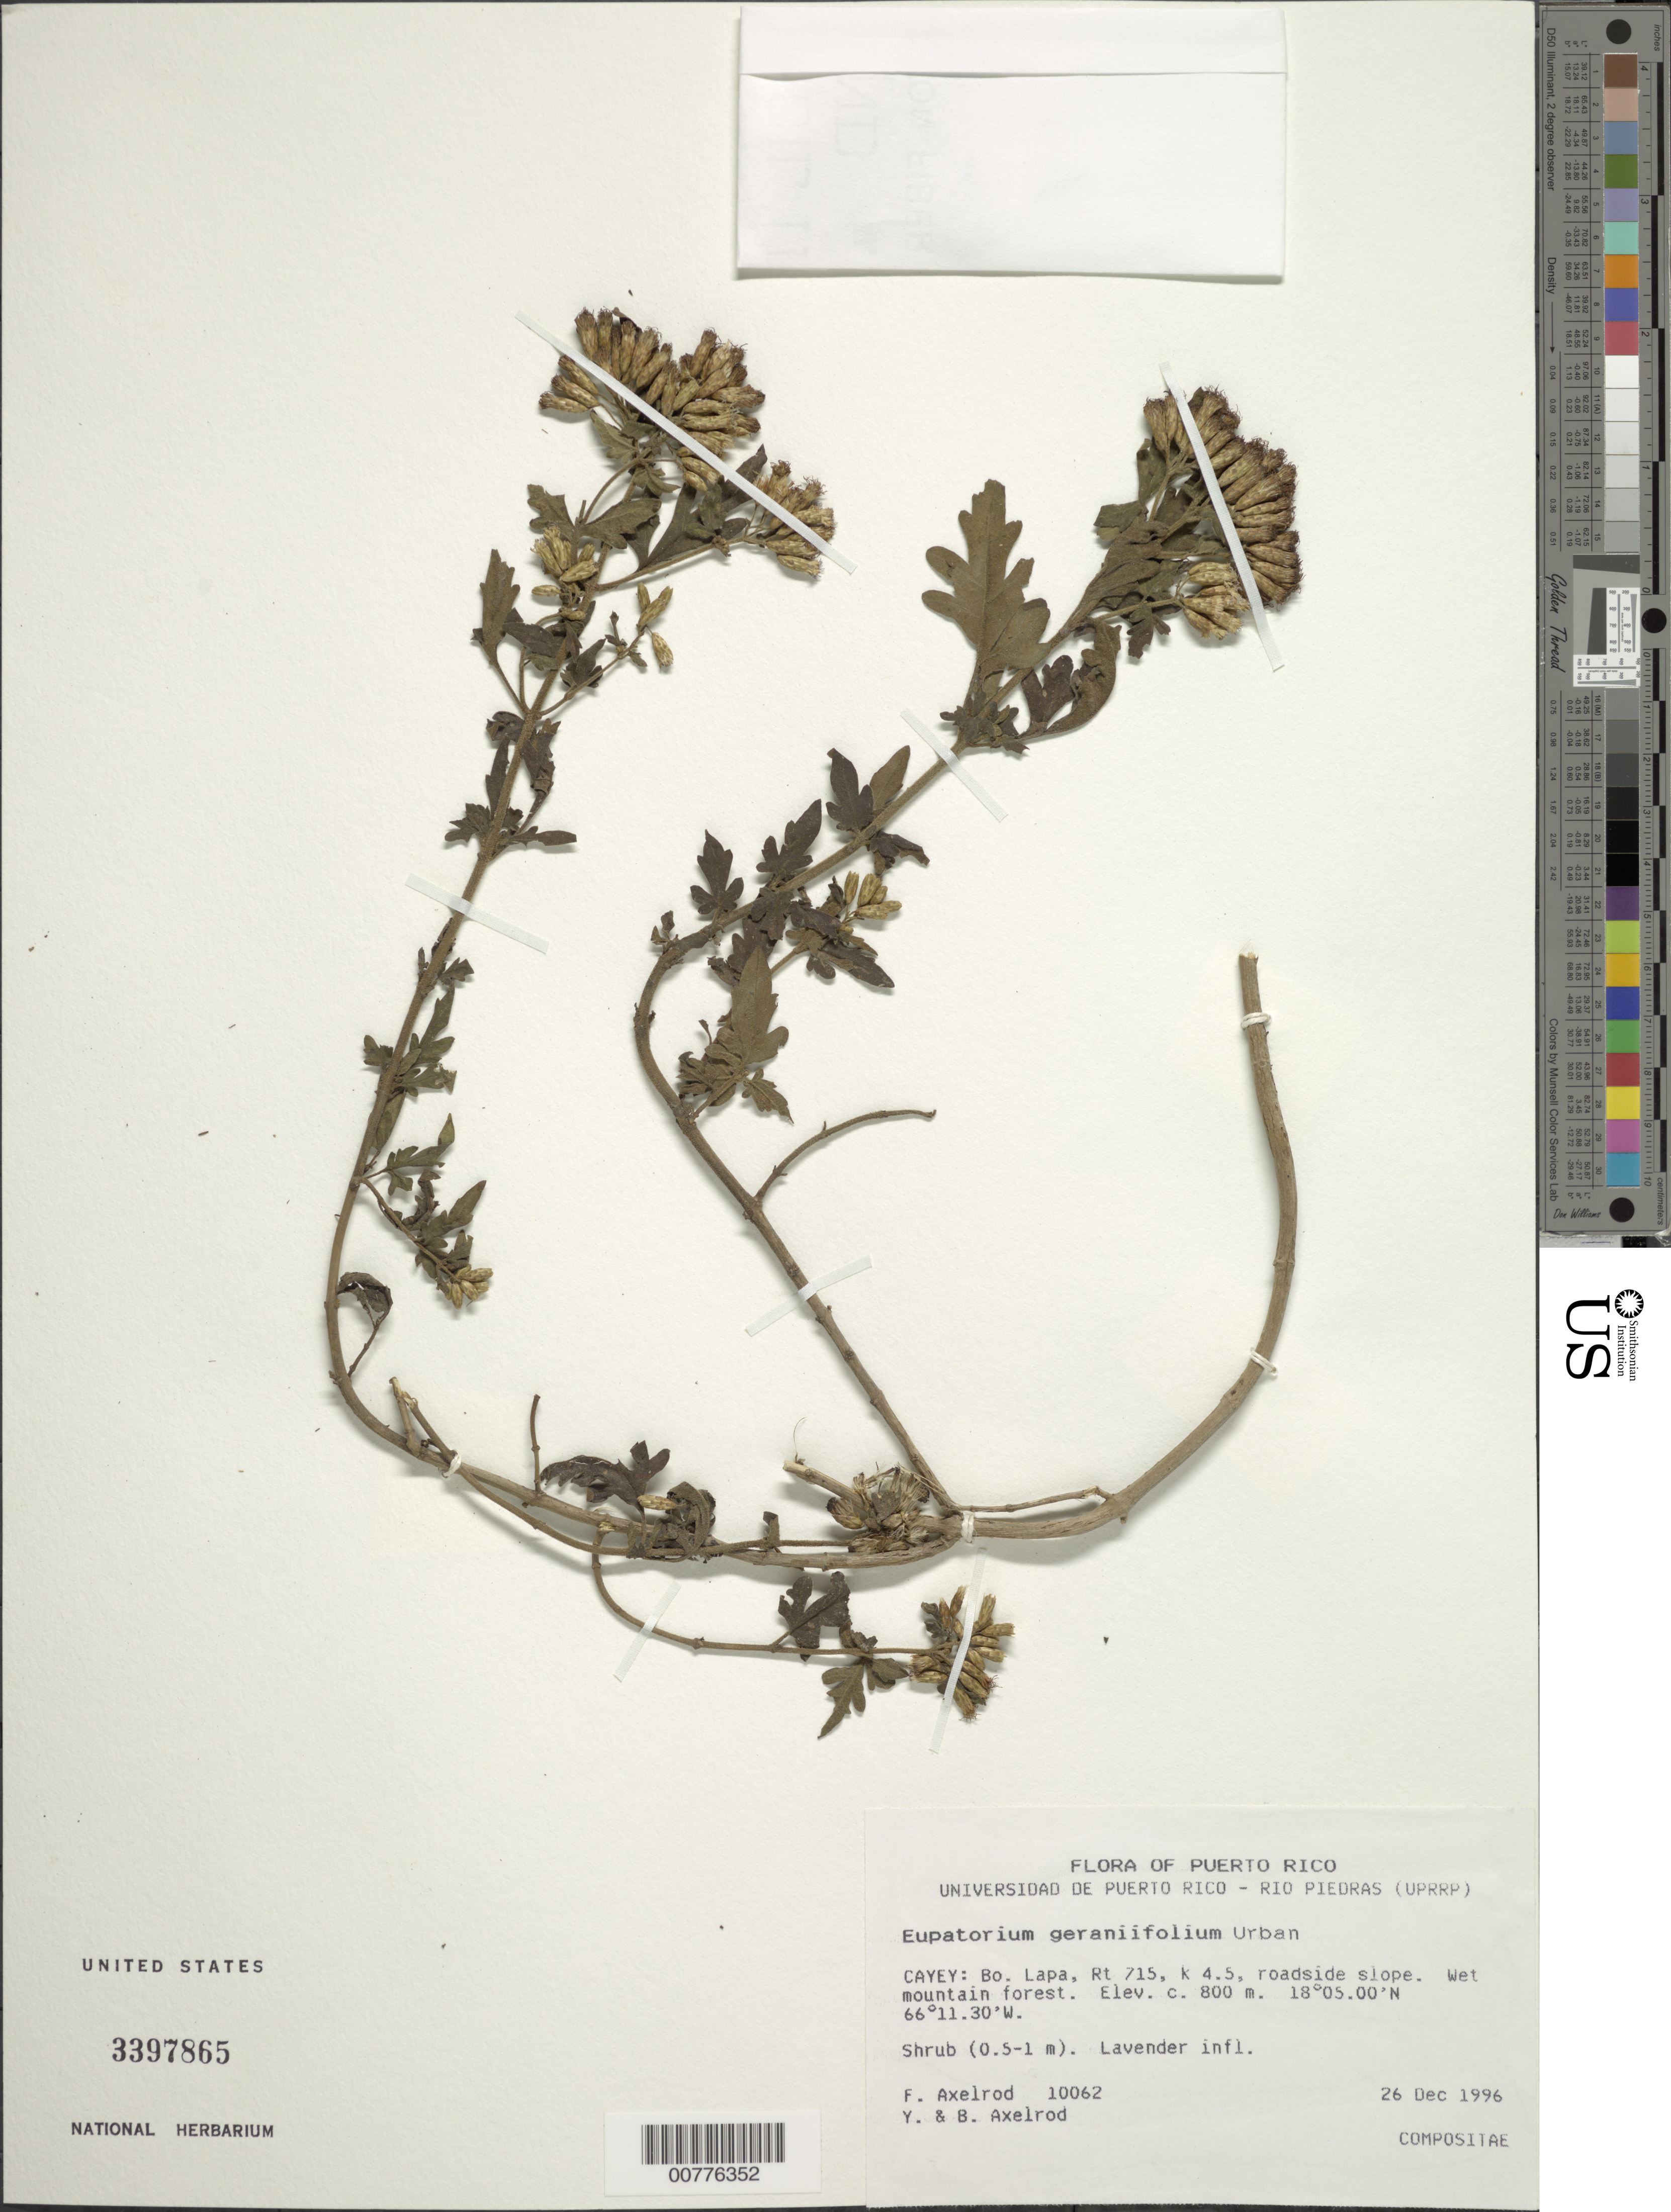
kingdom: Plantae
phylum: Tracheophyta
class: Magnoliopsida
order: Asterales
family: Asteraceae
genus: Chromolaena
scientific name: Chromolaena geranifolia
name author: (Urb.) R.M. King & H. Rob.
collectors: F. S. Axelrod, Y. Axelrod & B. Axelrod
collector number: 10062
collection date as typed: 26 Dec 1996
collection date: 1996-12-26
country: Puerto Rico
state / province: Cayey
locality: Cayey: Bo. Lapa, Rt 715, k 4.5, roadside slope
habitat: Wet mountain forest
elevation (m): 800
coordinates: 18.08333333, -66.18833333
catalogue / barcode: US 3397865